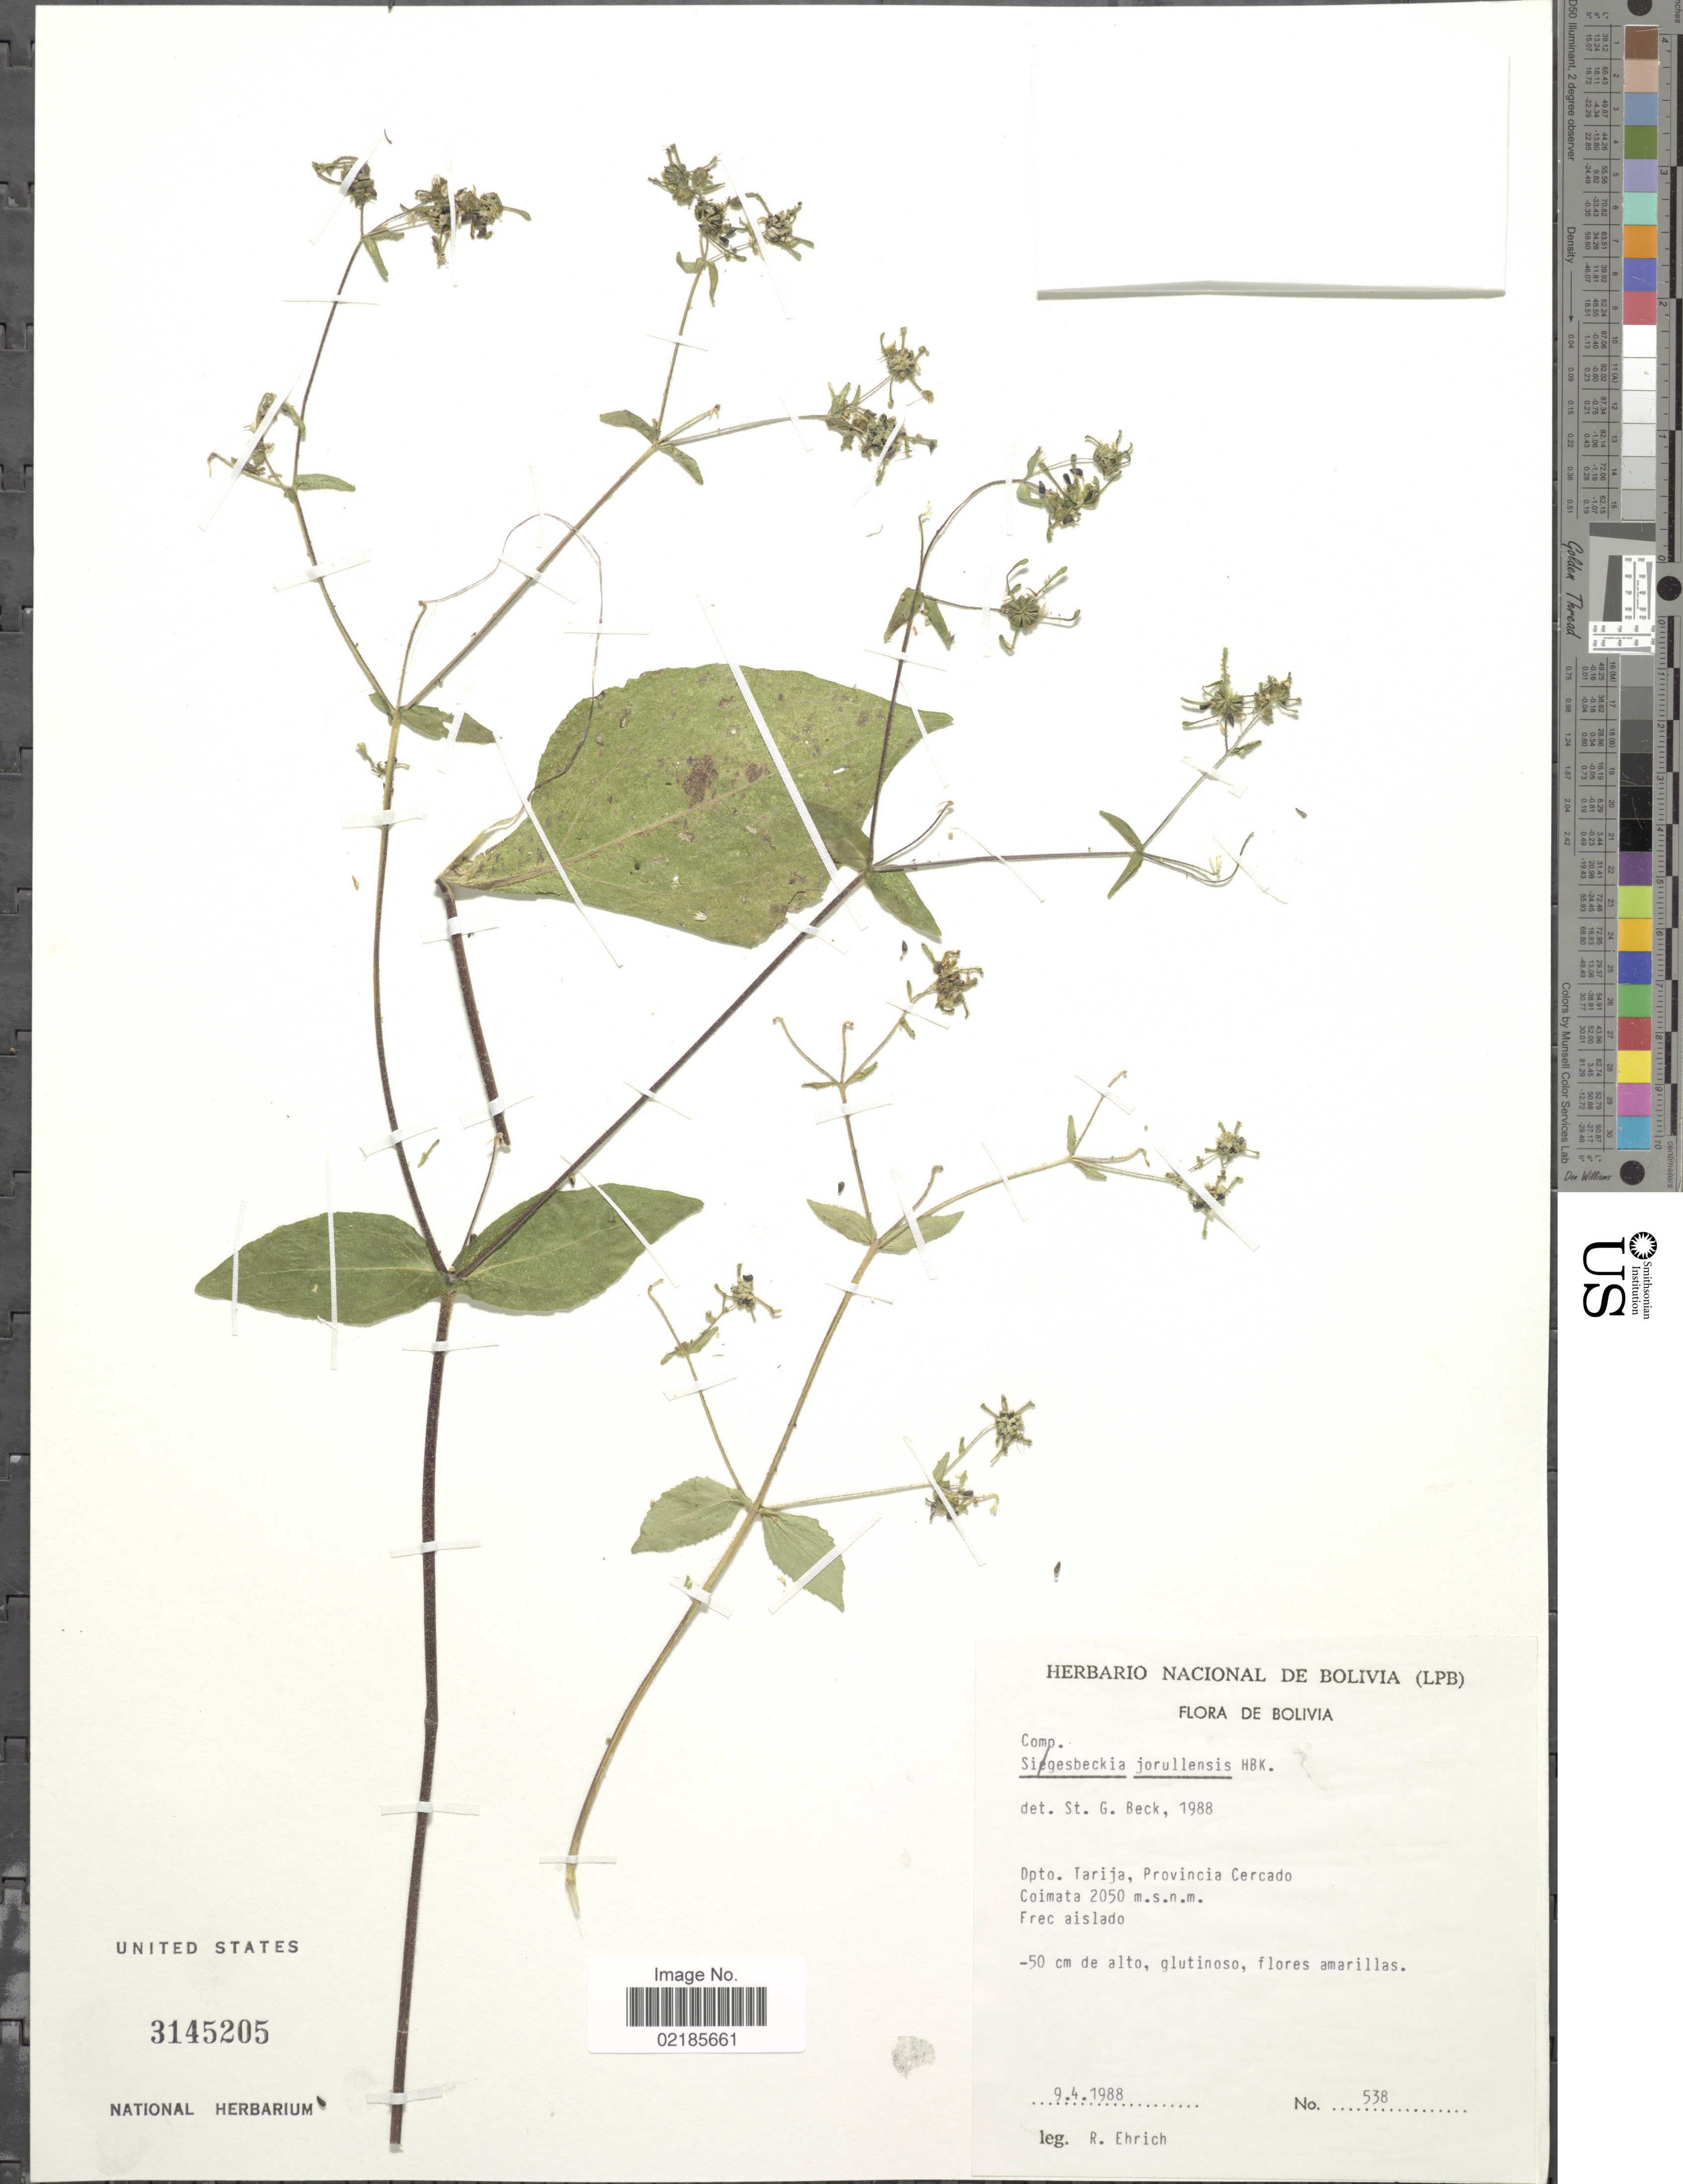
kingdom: Plantae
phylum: Tracheophyta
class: Magnoliopsida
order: Asterales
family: Asteraceae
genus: Sigesbeckia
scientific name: Sigesbeckia jorullensis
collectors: R. Ehrich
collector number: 538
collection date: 1988-04-09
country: Bolivia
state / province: Tarija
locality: Provincia Cercado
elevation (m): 2050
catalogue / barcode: US 3145205